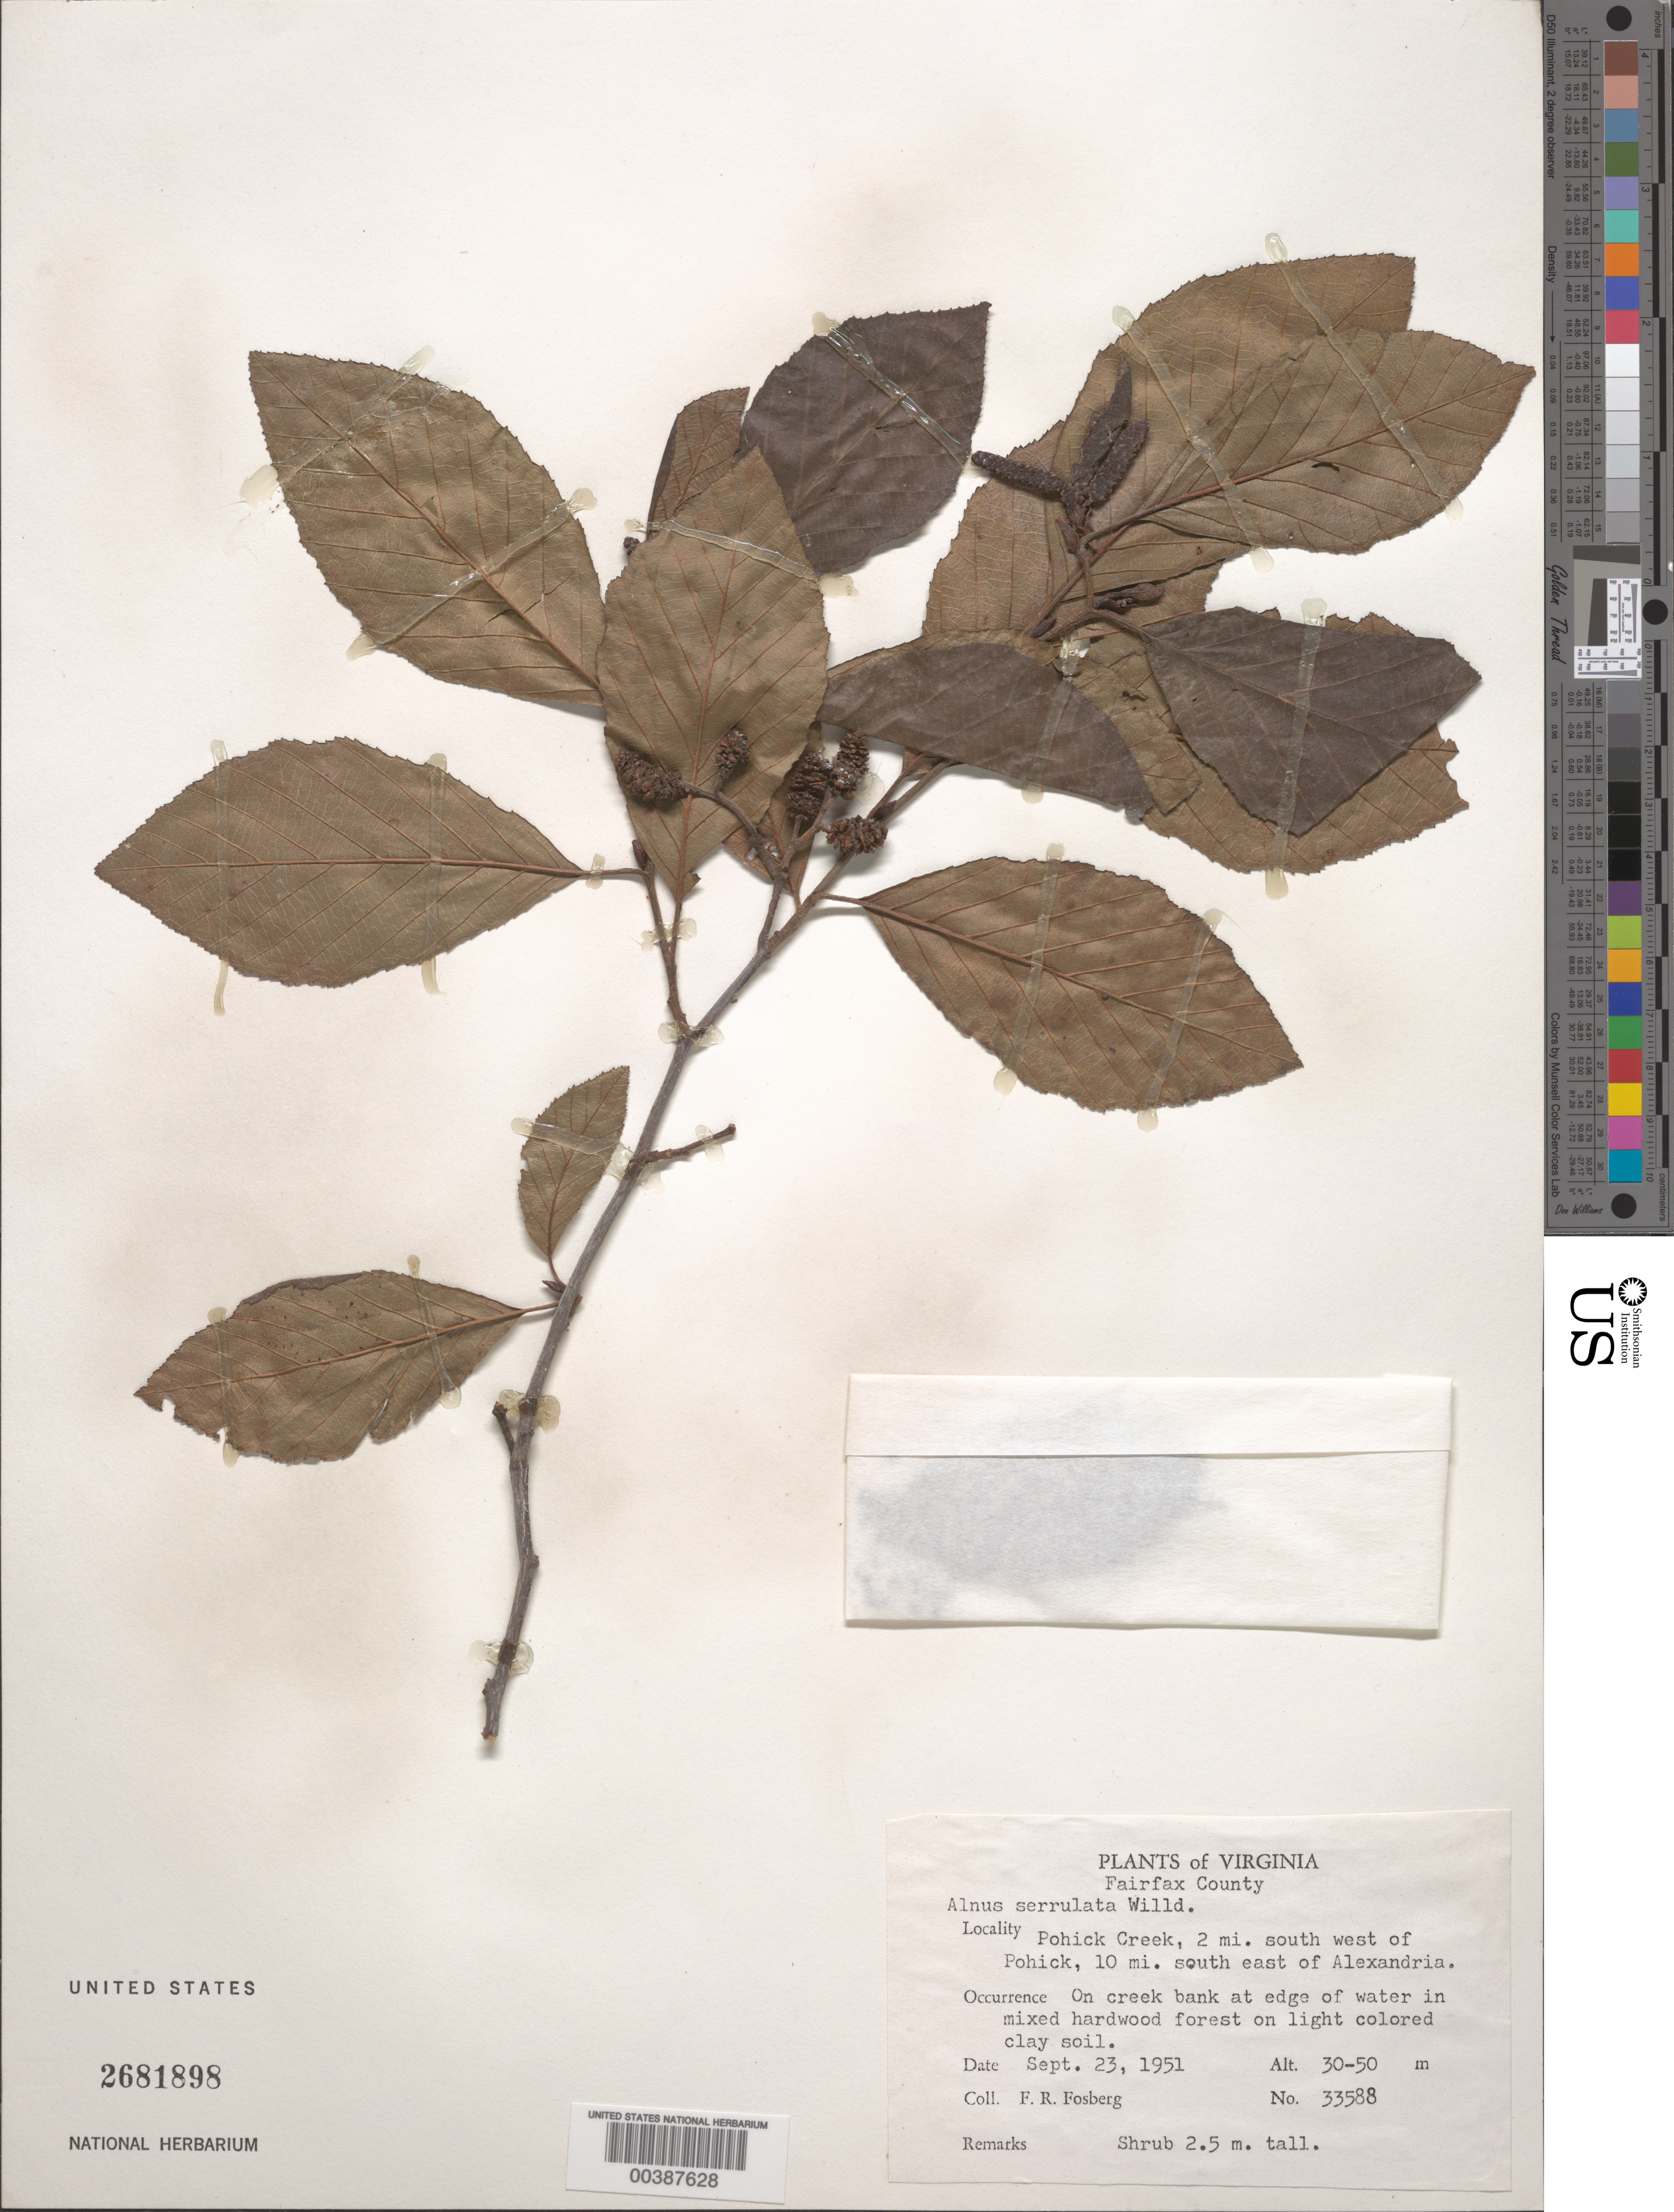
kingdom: Plantae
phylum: Tracheophyta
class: Magnoliopsida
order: Fagales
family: Betulaceae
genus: Alnus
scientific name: Alnus serrulata var. vulgaris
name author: Fernald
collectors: F. R. Fosberg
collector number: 33588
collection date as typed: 23 Sep 1951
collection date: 1951-09-23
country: United States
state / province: Virginia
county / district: Fairfax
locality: Pohick Creek, southwest of Pohick, southeast of Alexandria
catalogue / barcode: US 2681898